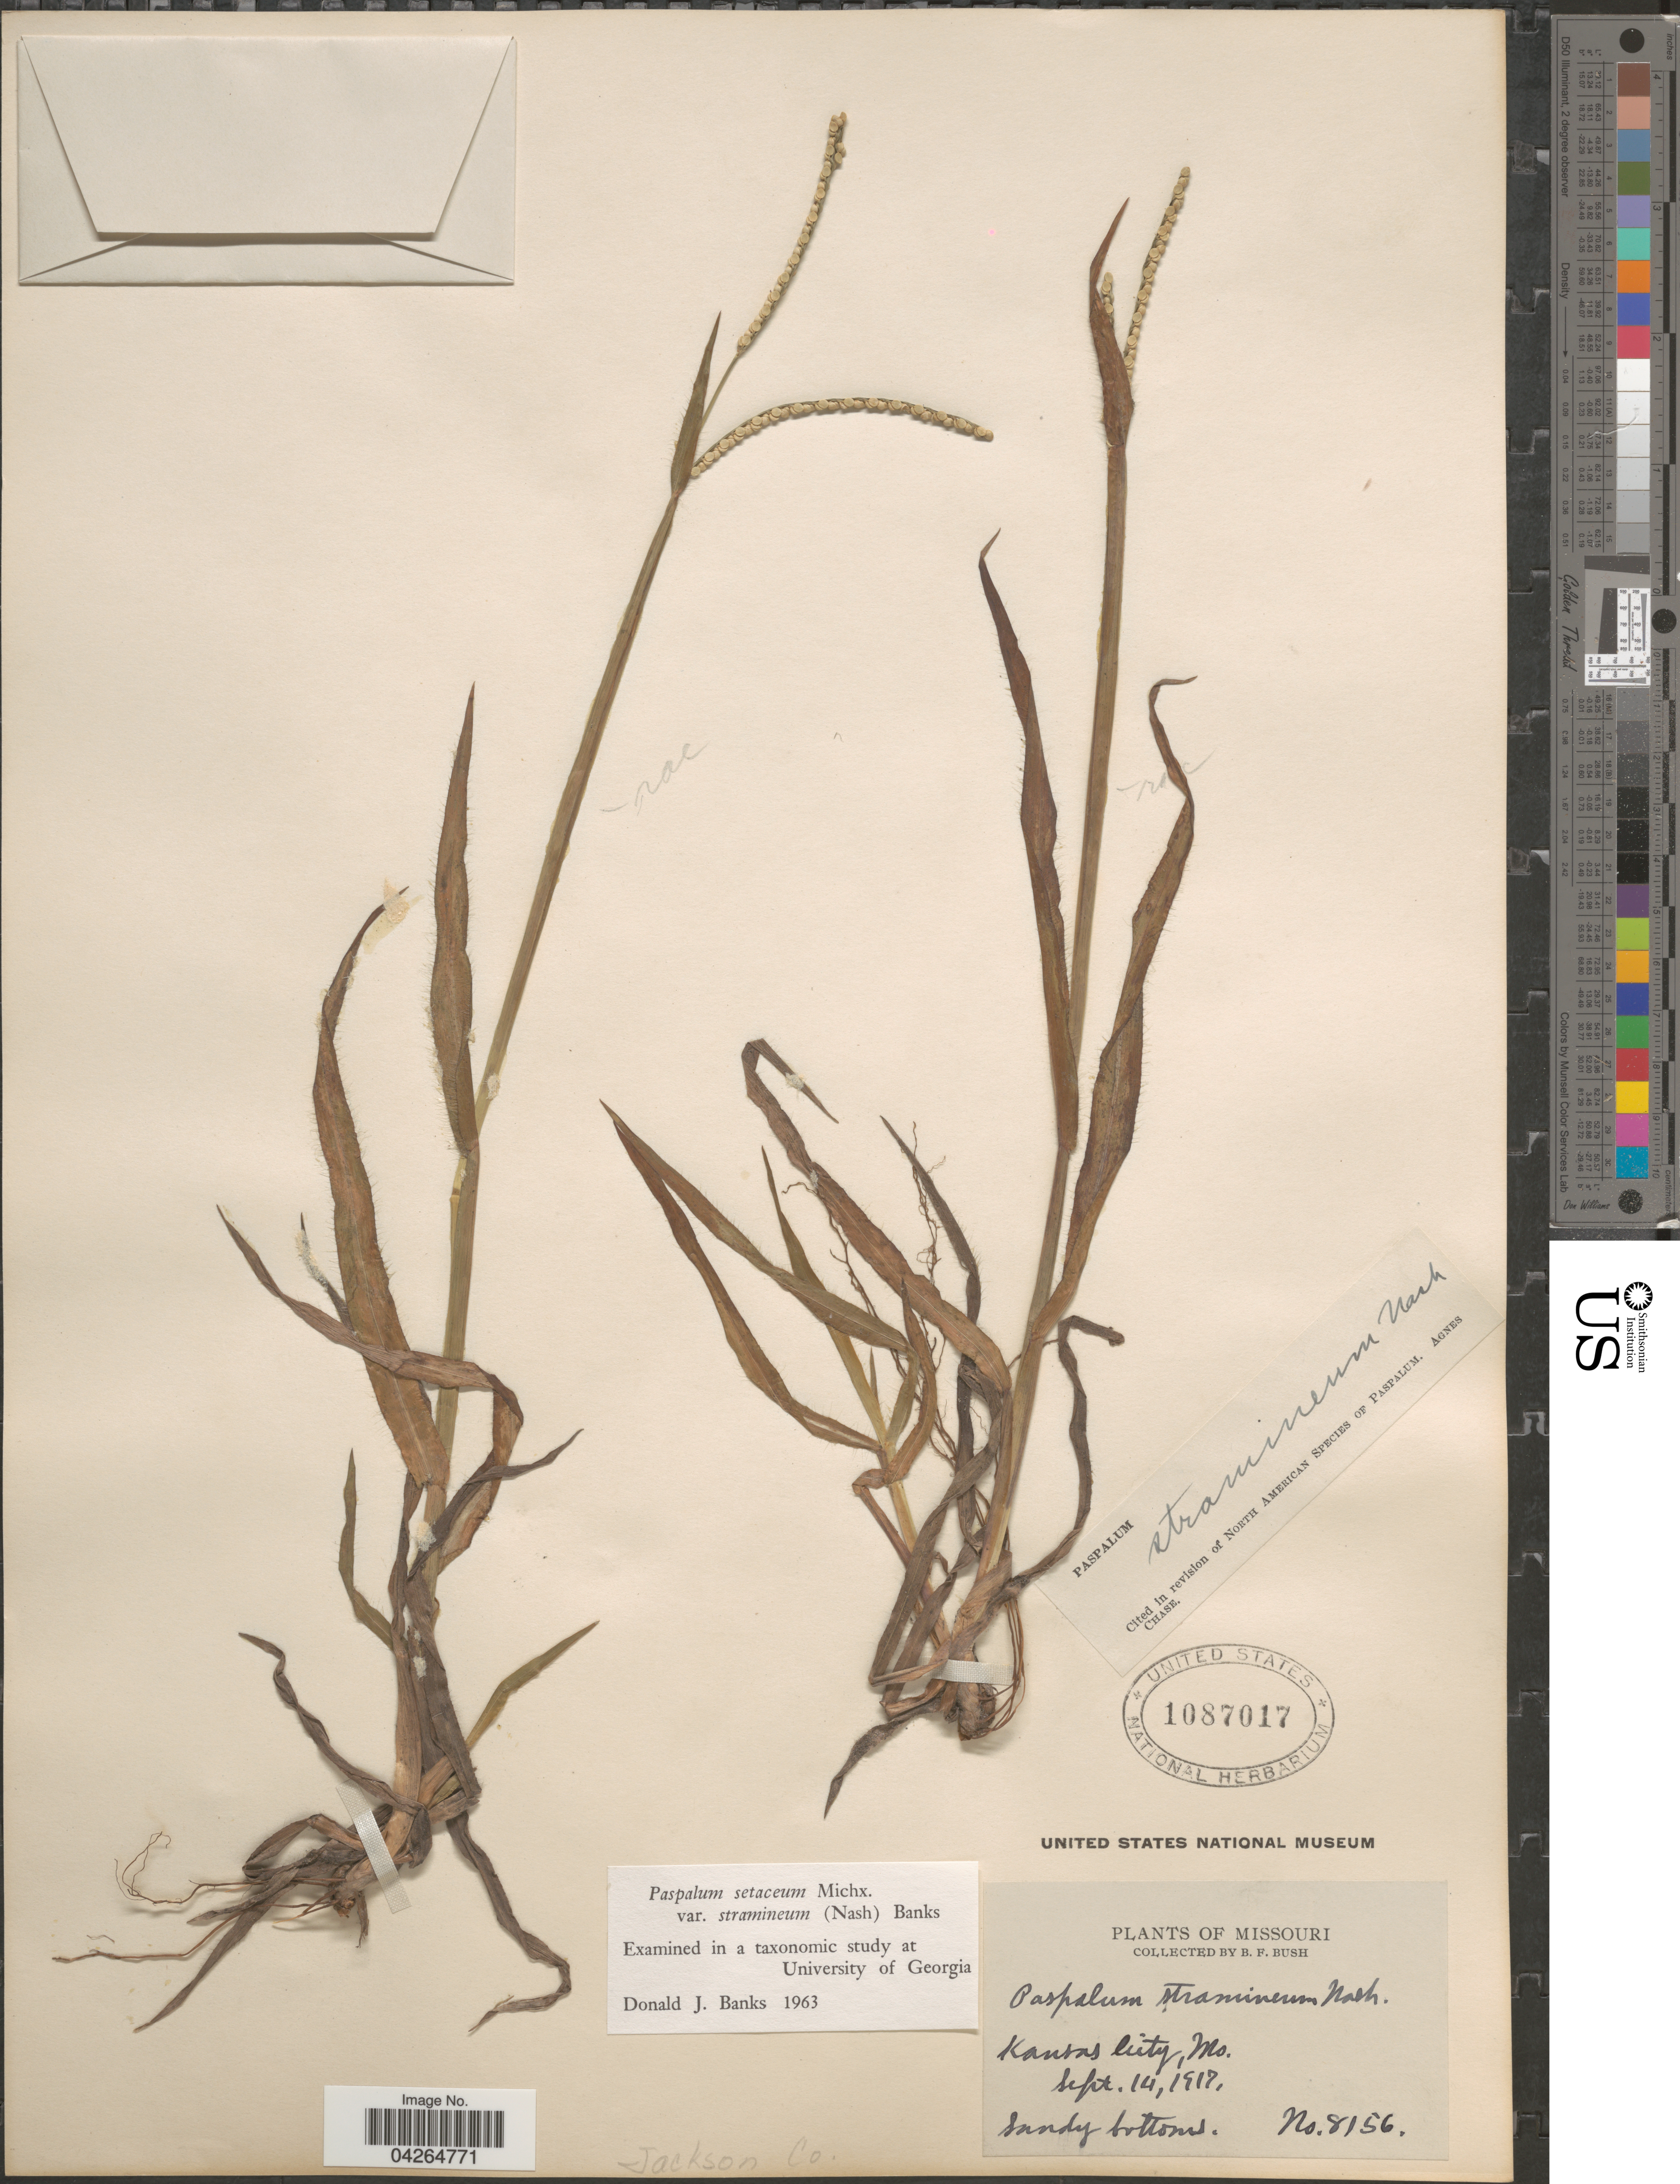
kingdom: Plantae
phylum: Tracheophyta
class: Liliopsida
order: Poales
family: Poaceae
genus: Paspalum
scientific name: Paspalum setaceum var. stramineum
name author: (Nash) D.J. Banks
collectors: B. F. Bush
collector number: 8156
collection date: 1917-09-14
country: United States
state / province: Missouri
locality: Kansas City. Jackson Co.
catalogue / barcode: US 1087017